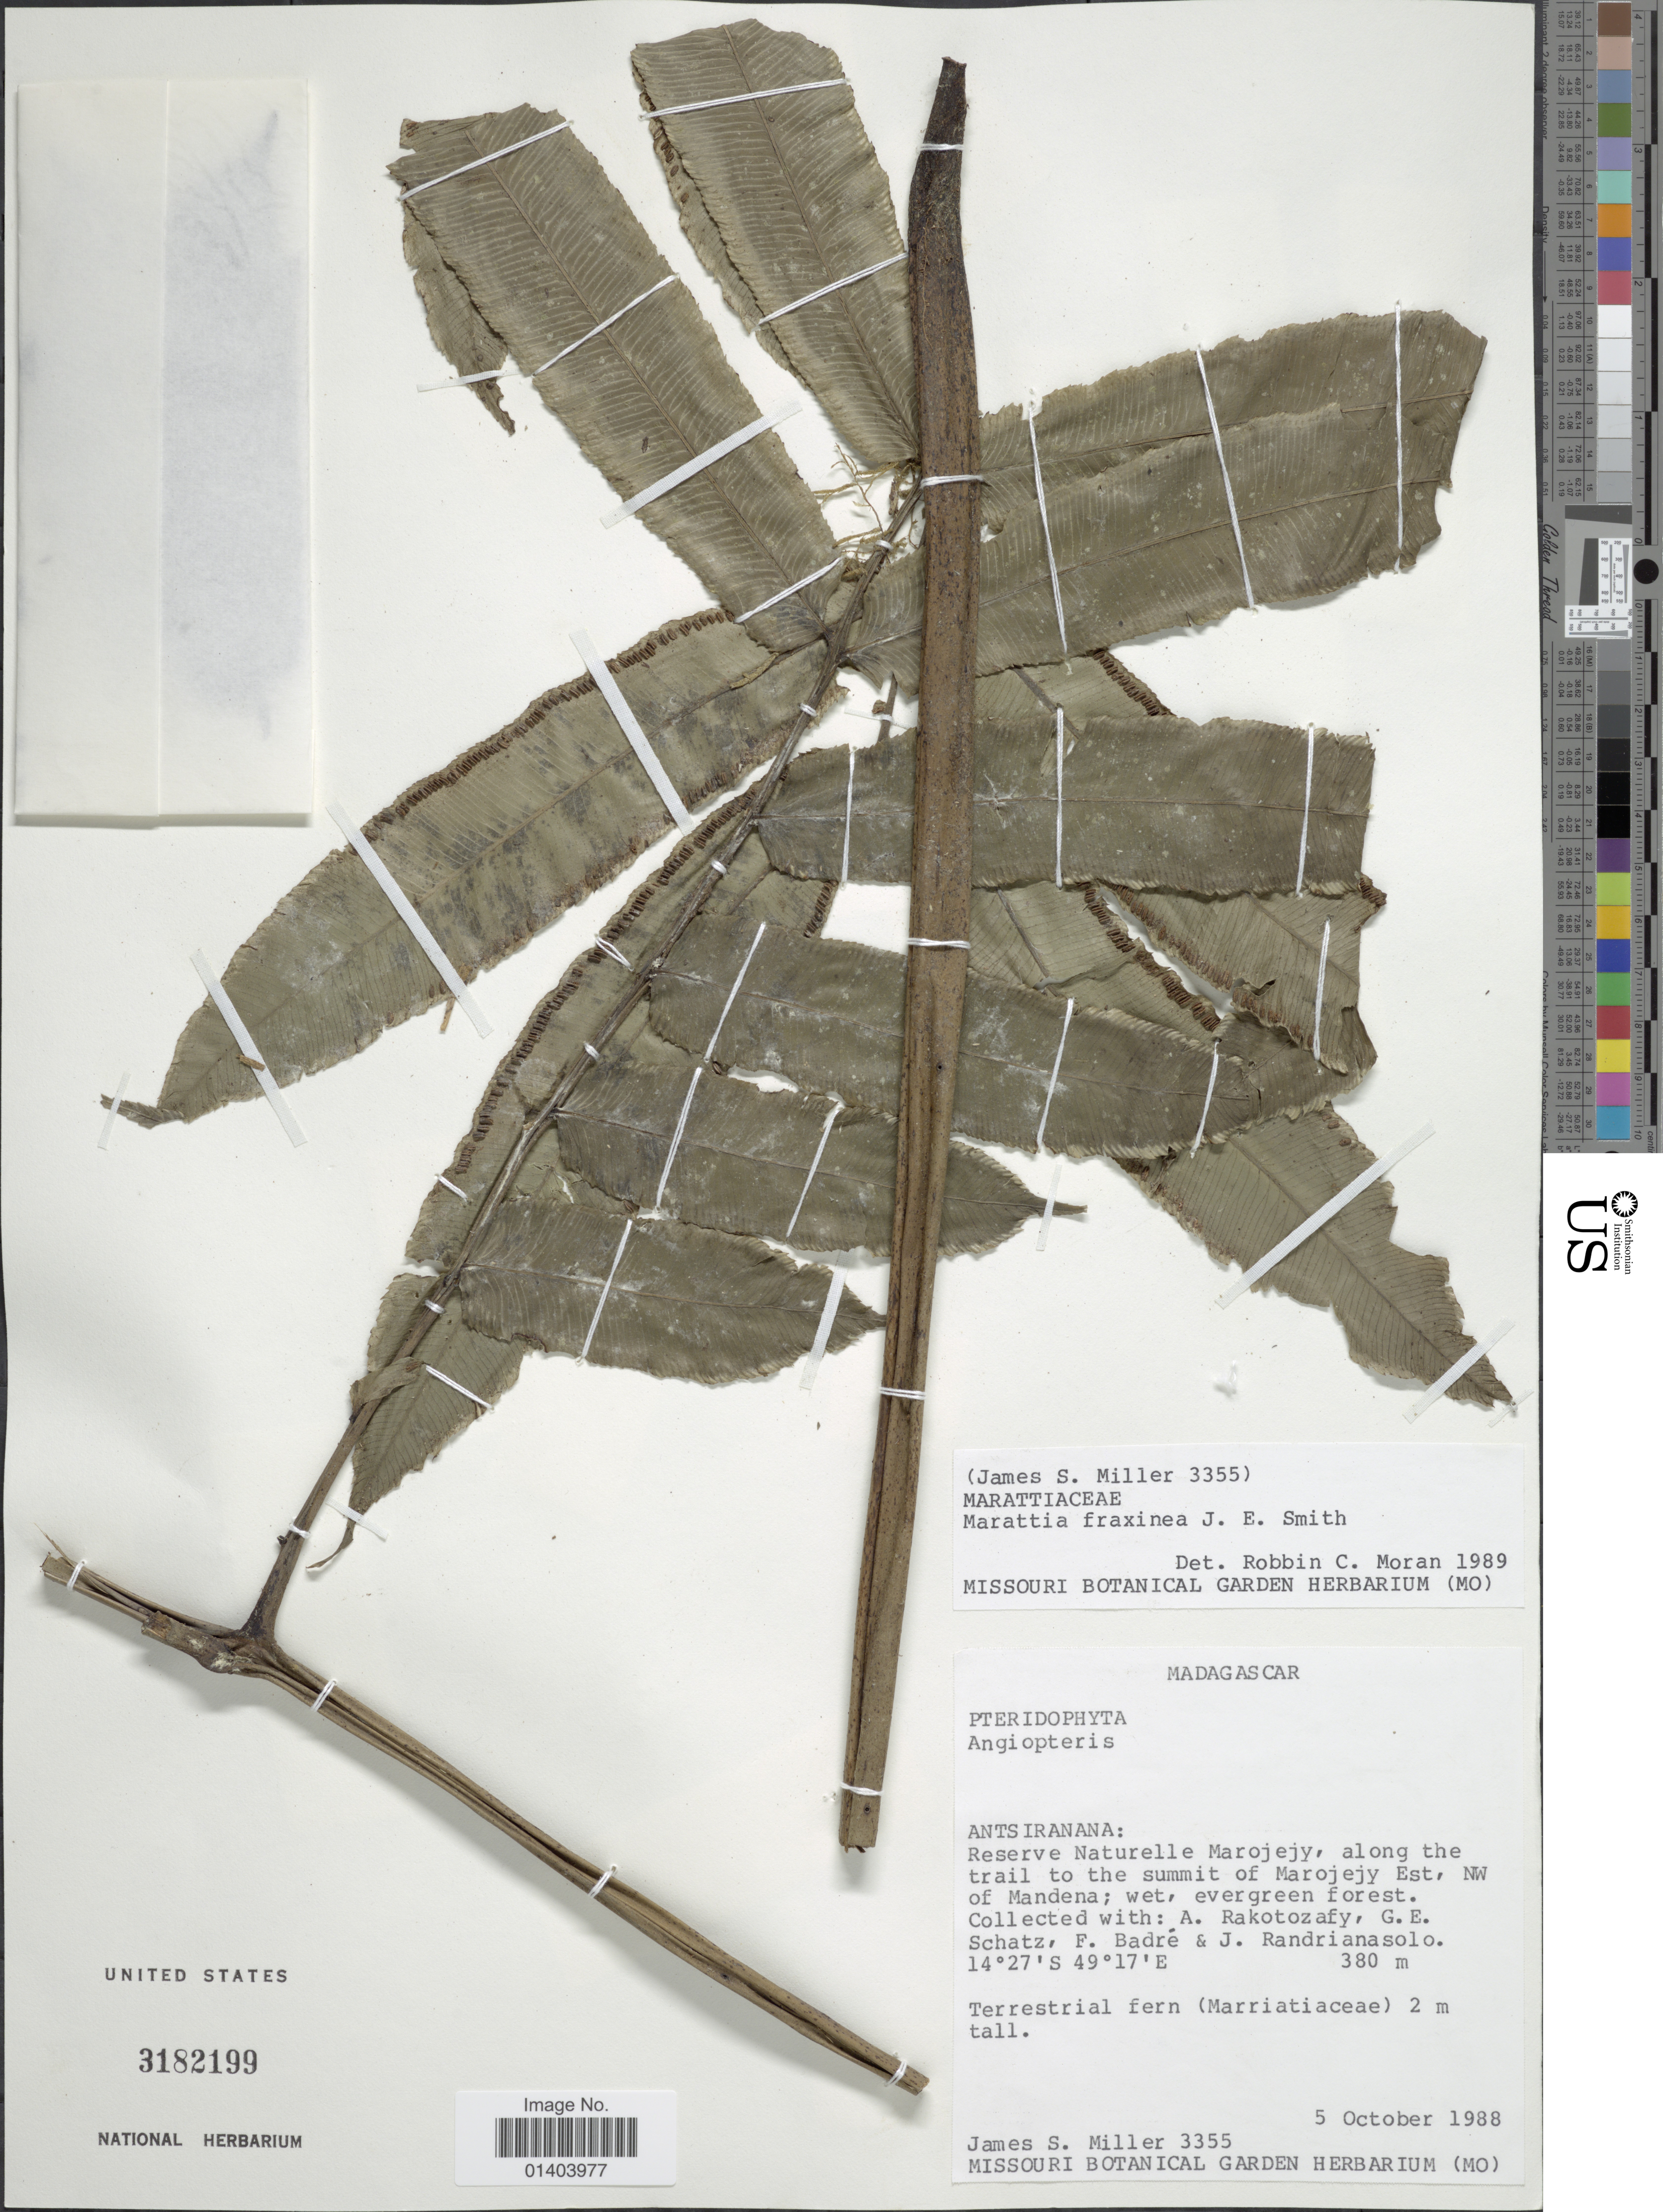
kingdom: Plantae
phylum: Tracheophyta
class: Polypodiopsida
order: Marattiales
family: Marattiaceae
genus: Ptisana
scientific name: Ptisana fraxinea var. fraxinea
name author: (Sm.) Murdock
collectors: J. S. Miller, A. Rakotozafy, G. Schatz, F. Badré & J. Randrianasolo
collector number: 3355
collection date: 1988-10-05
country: Madagascar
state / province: Sava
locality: Reserve Naturelle Marojejy, along the trail to the summit of Marojejy Est, NW of Mandena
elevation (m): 380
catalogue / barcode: US 3182199